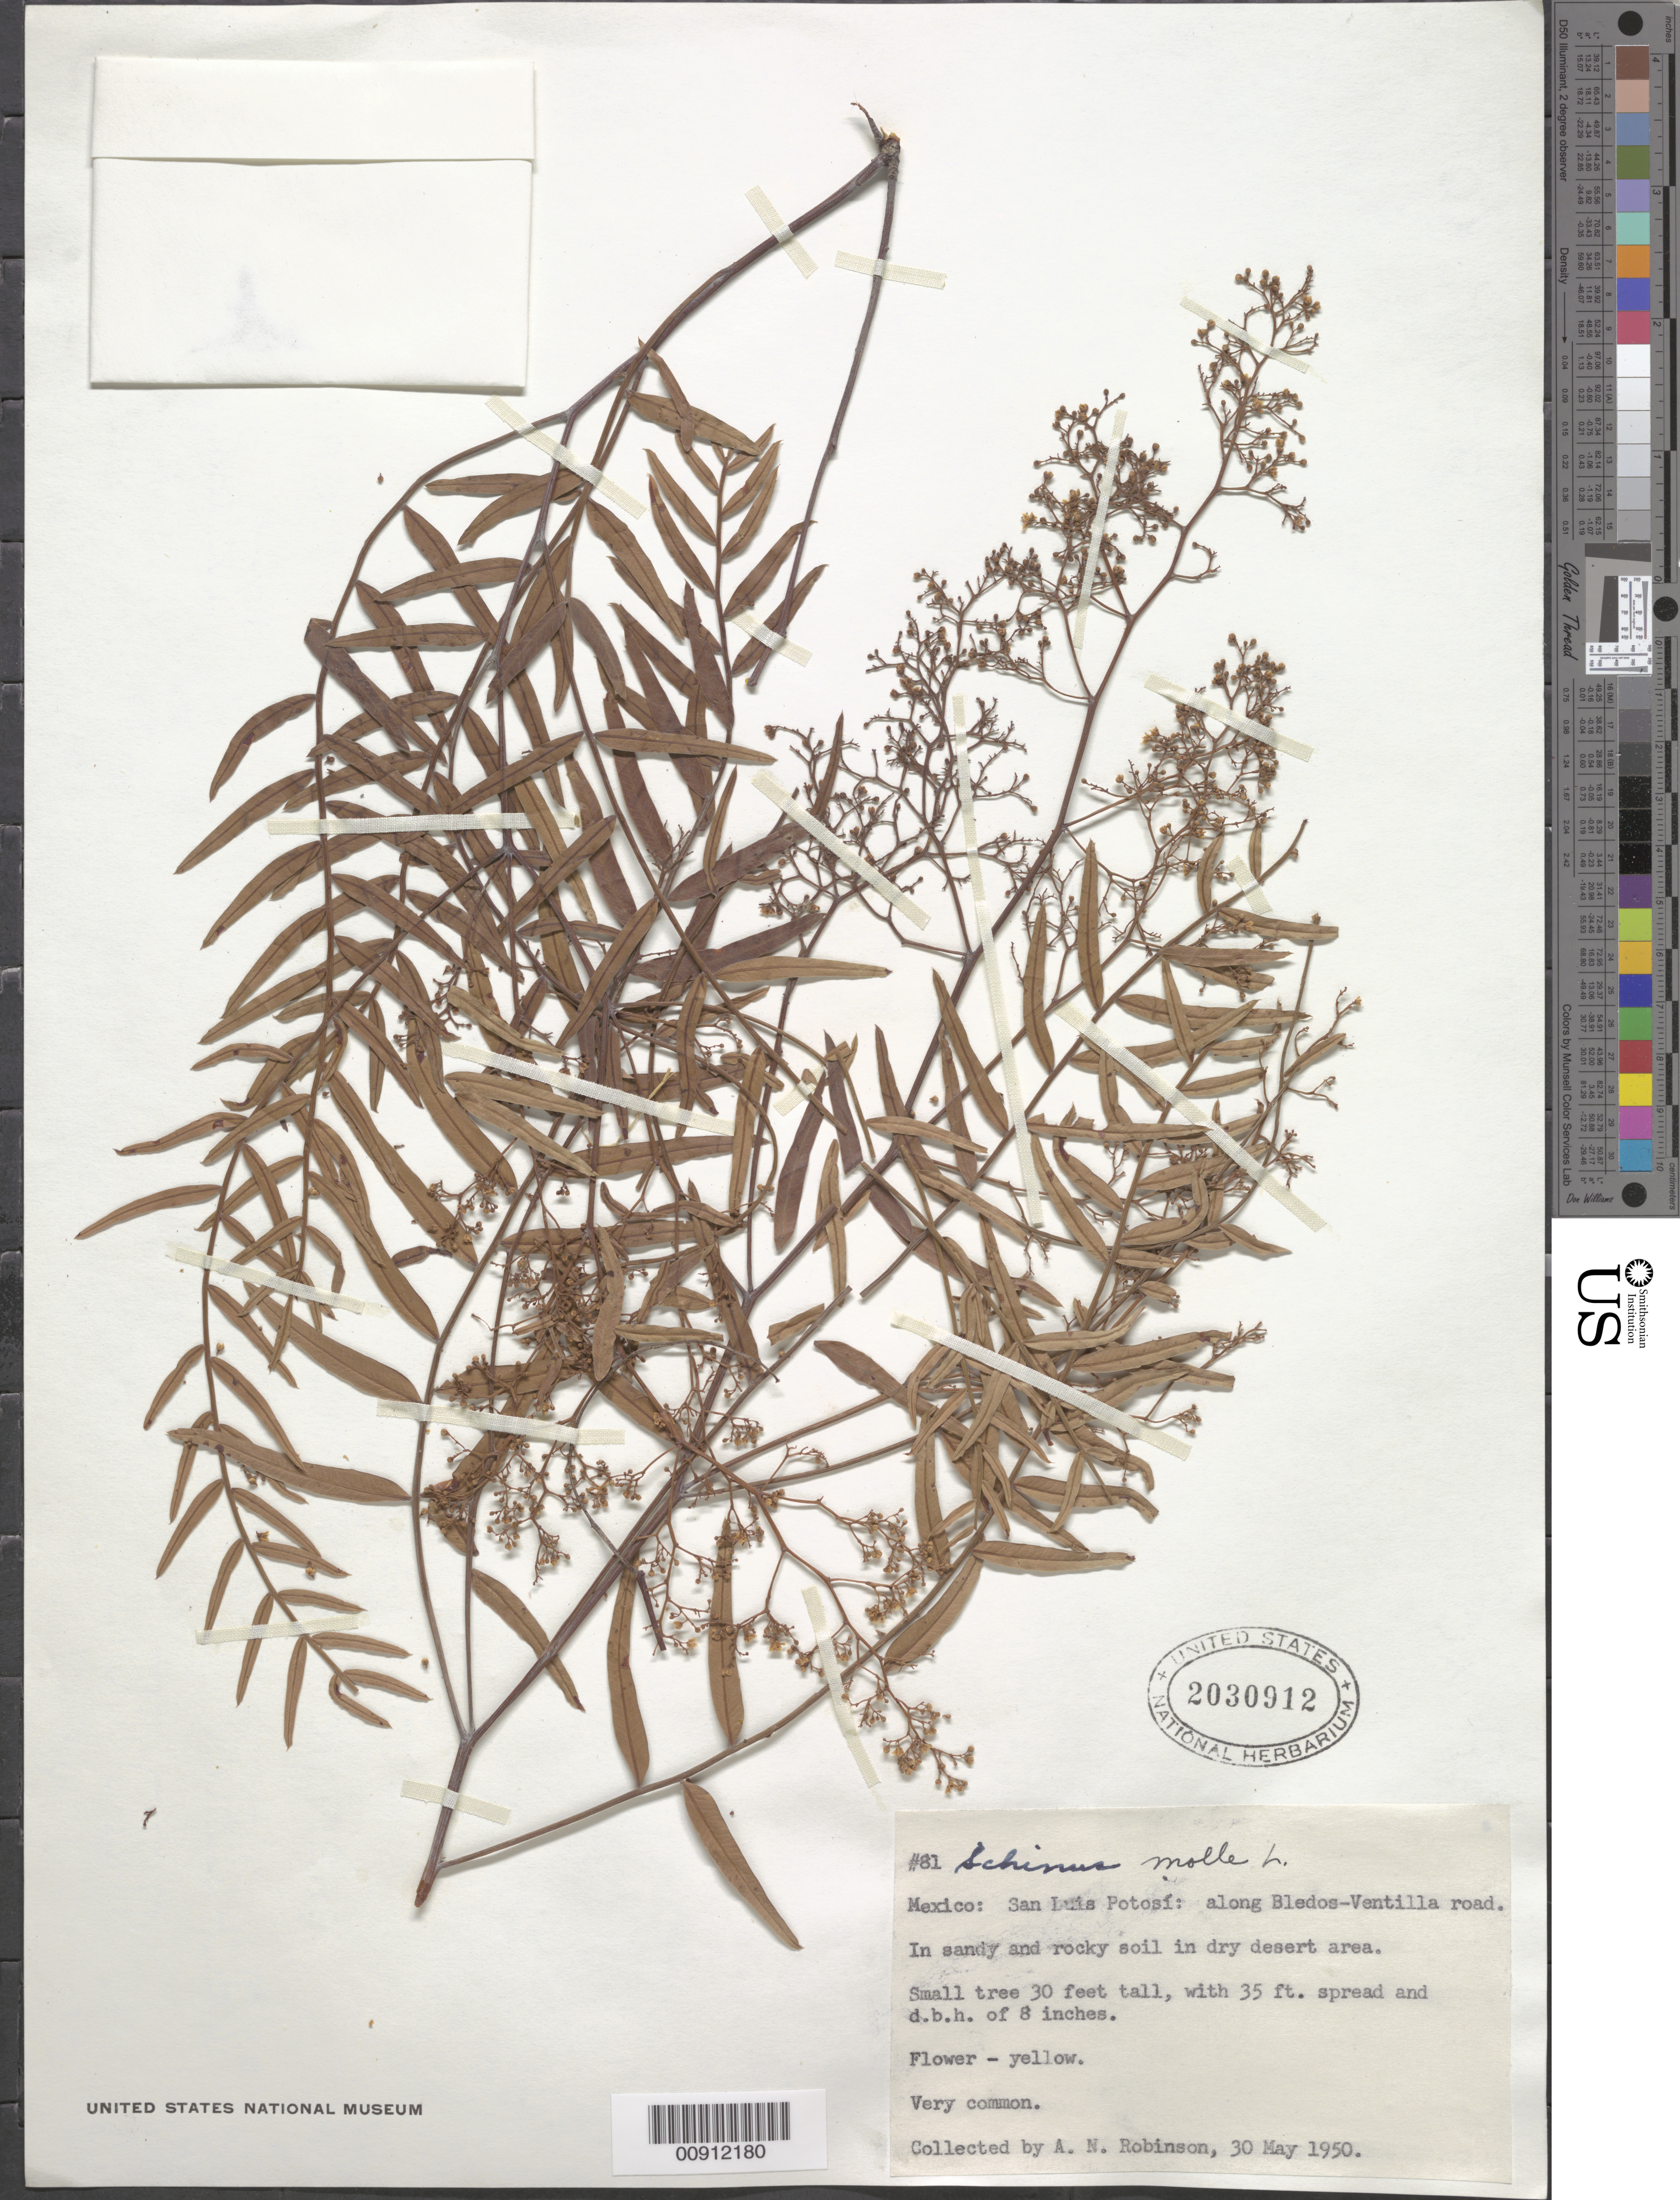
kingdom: Plantae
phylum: Tracheophyta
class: Magnoliopsida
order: Sapindales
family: Anacardiaceae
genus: Schinus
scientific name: Schinus areira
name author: L.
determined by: Mitchell, John D.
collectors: A. N. Robinson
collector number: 81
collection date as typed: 30 May 1950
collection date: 1950-05-30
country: Mexico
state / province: San Luis Potosí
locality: San Luis Potosí: along Bledos-Ventanilla road.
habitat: In sandy and rocky soil in dry desert area.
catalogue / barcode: US 2030912